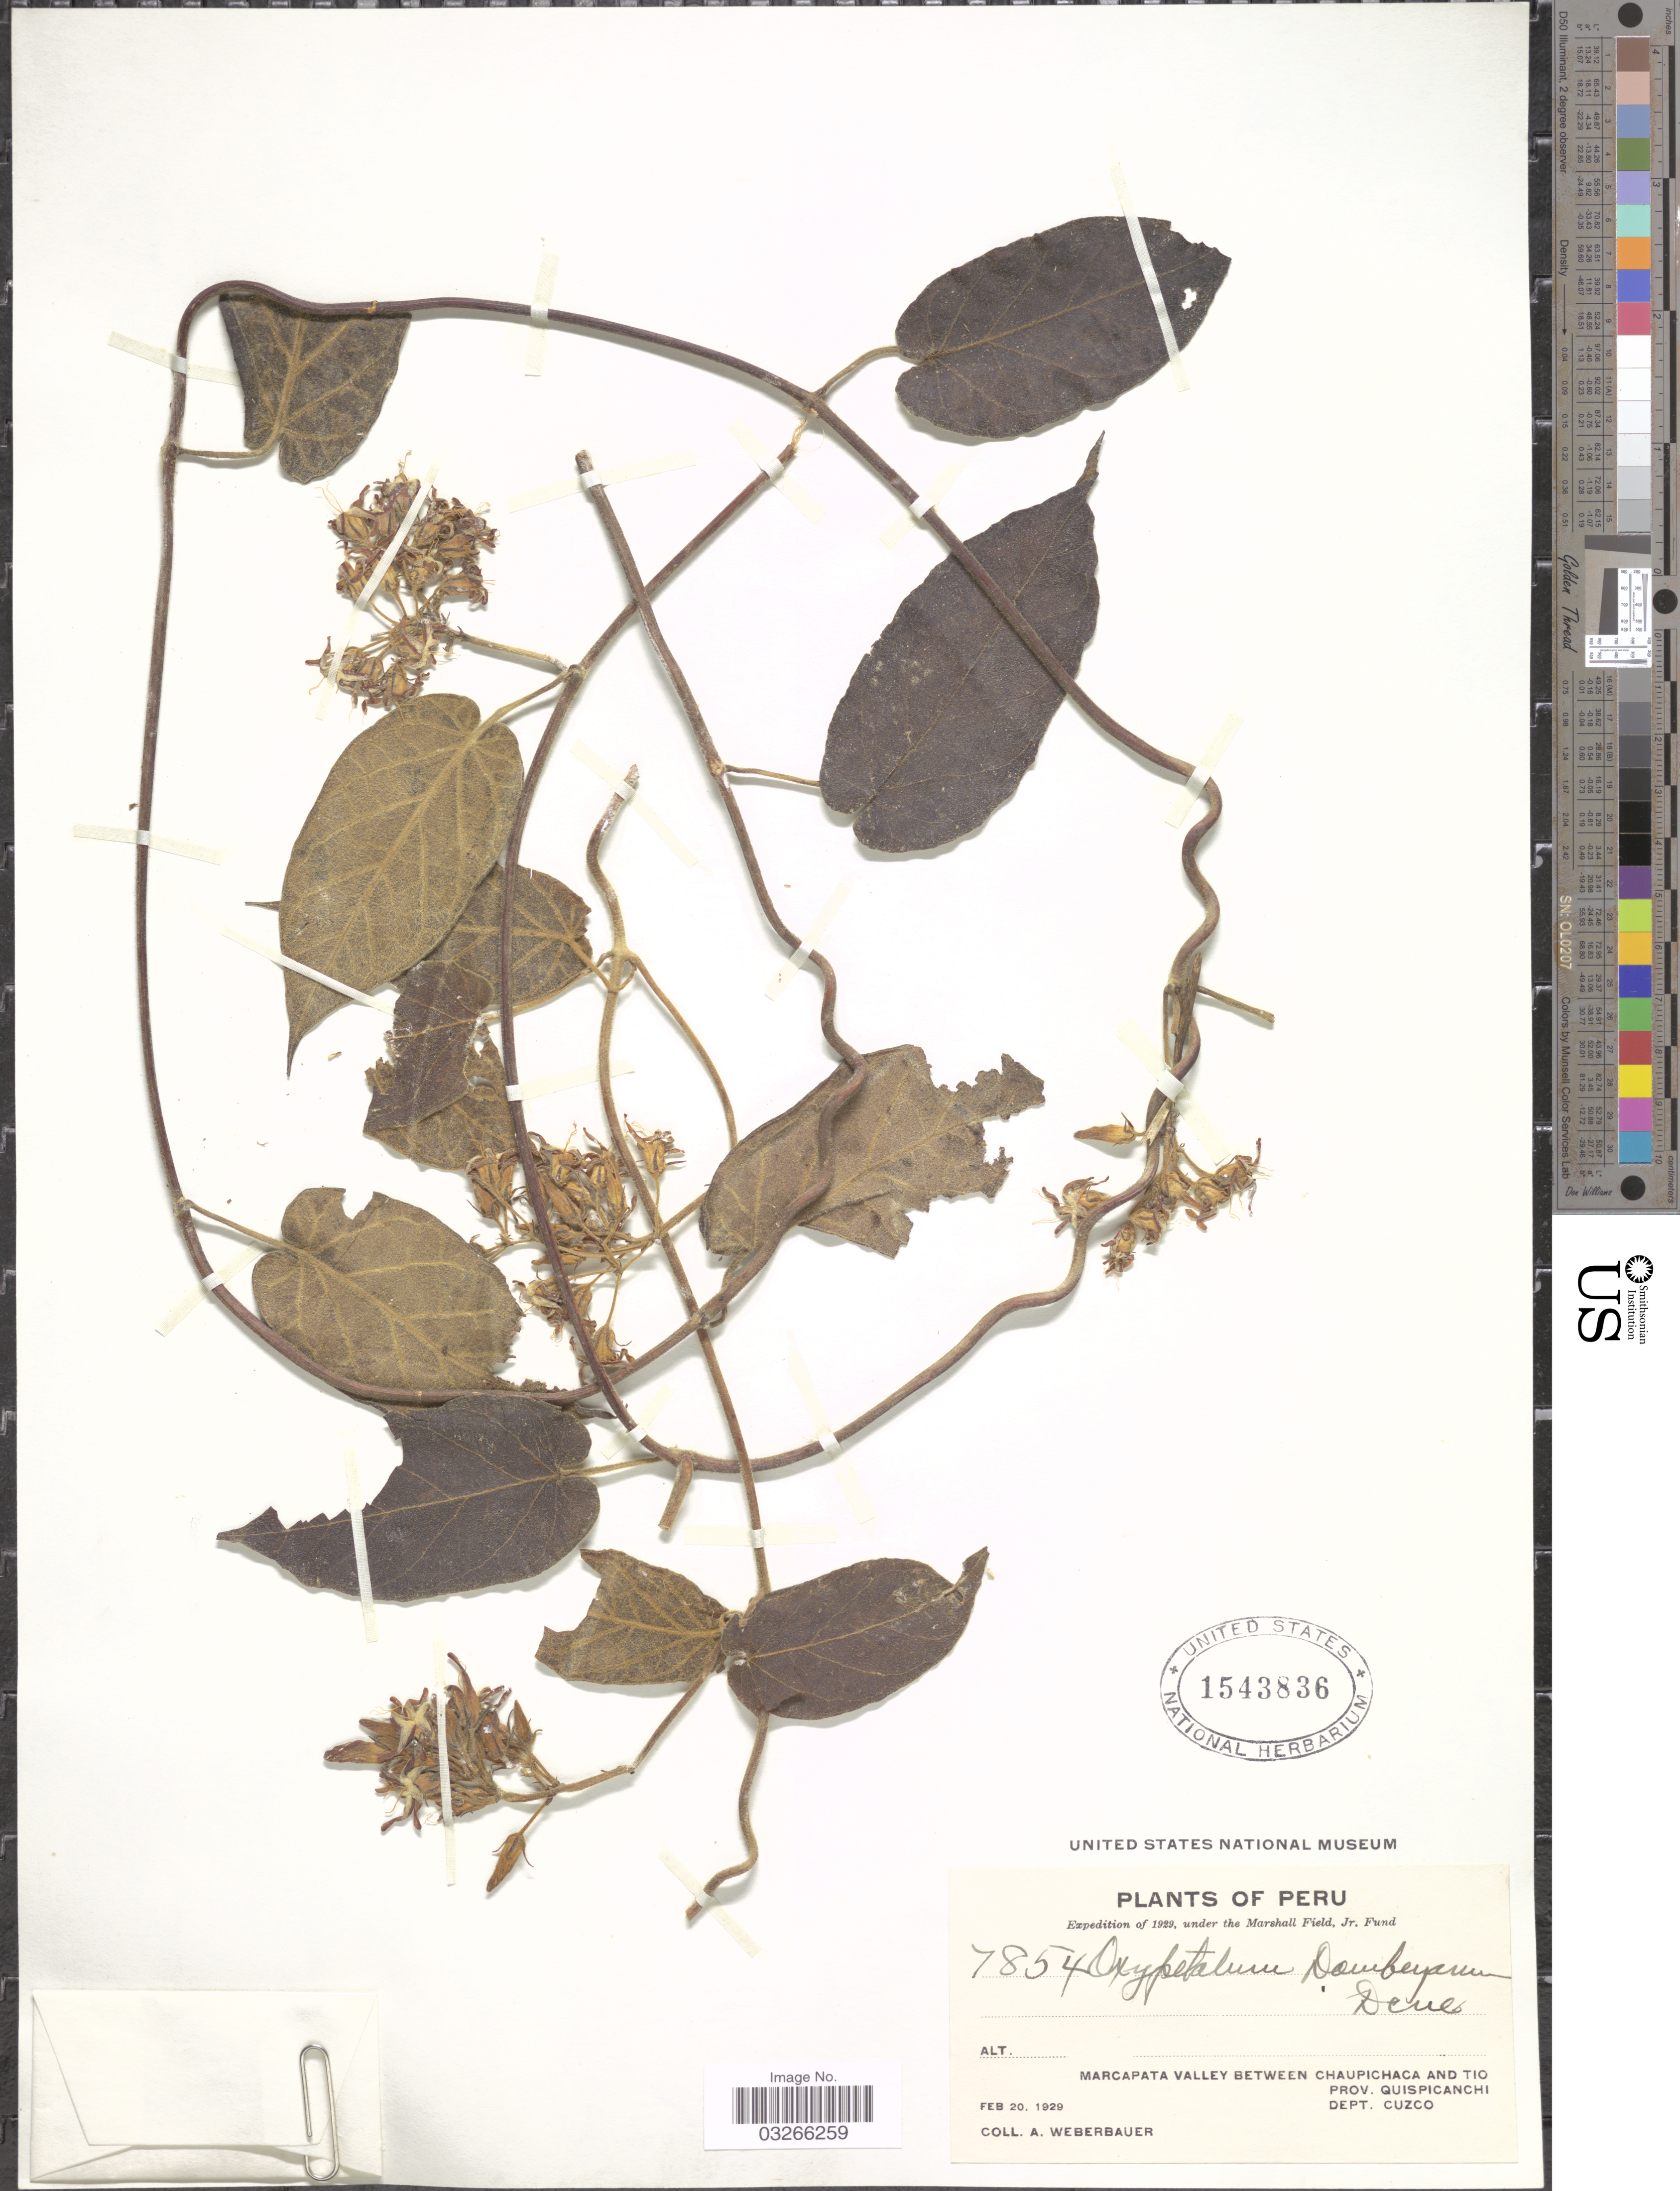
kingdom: Plantae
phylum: Tracheophyta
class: Magnoliopsida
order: Gentianales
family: Apocynaceae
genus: Oxypetalum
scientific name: Oxypetalum dombeyanum Decne.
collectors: A. Weberbauer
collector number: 7854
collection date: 1929-02-20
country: Peru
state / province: Cusco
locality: Marcapata Valley between Chaupichaca and Tio, Prov. Quispicanchi, Dept. Cuzco.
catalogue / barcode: US 1543836